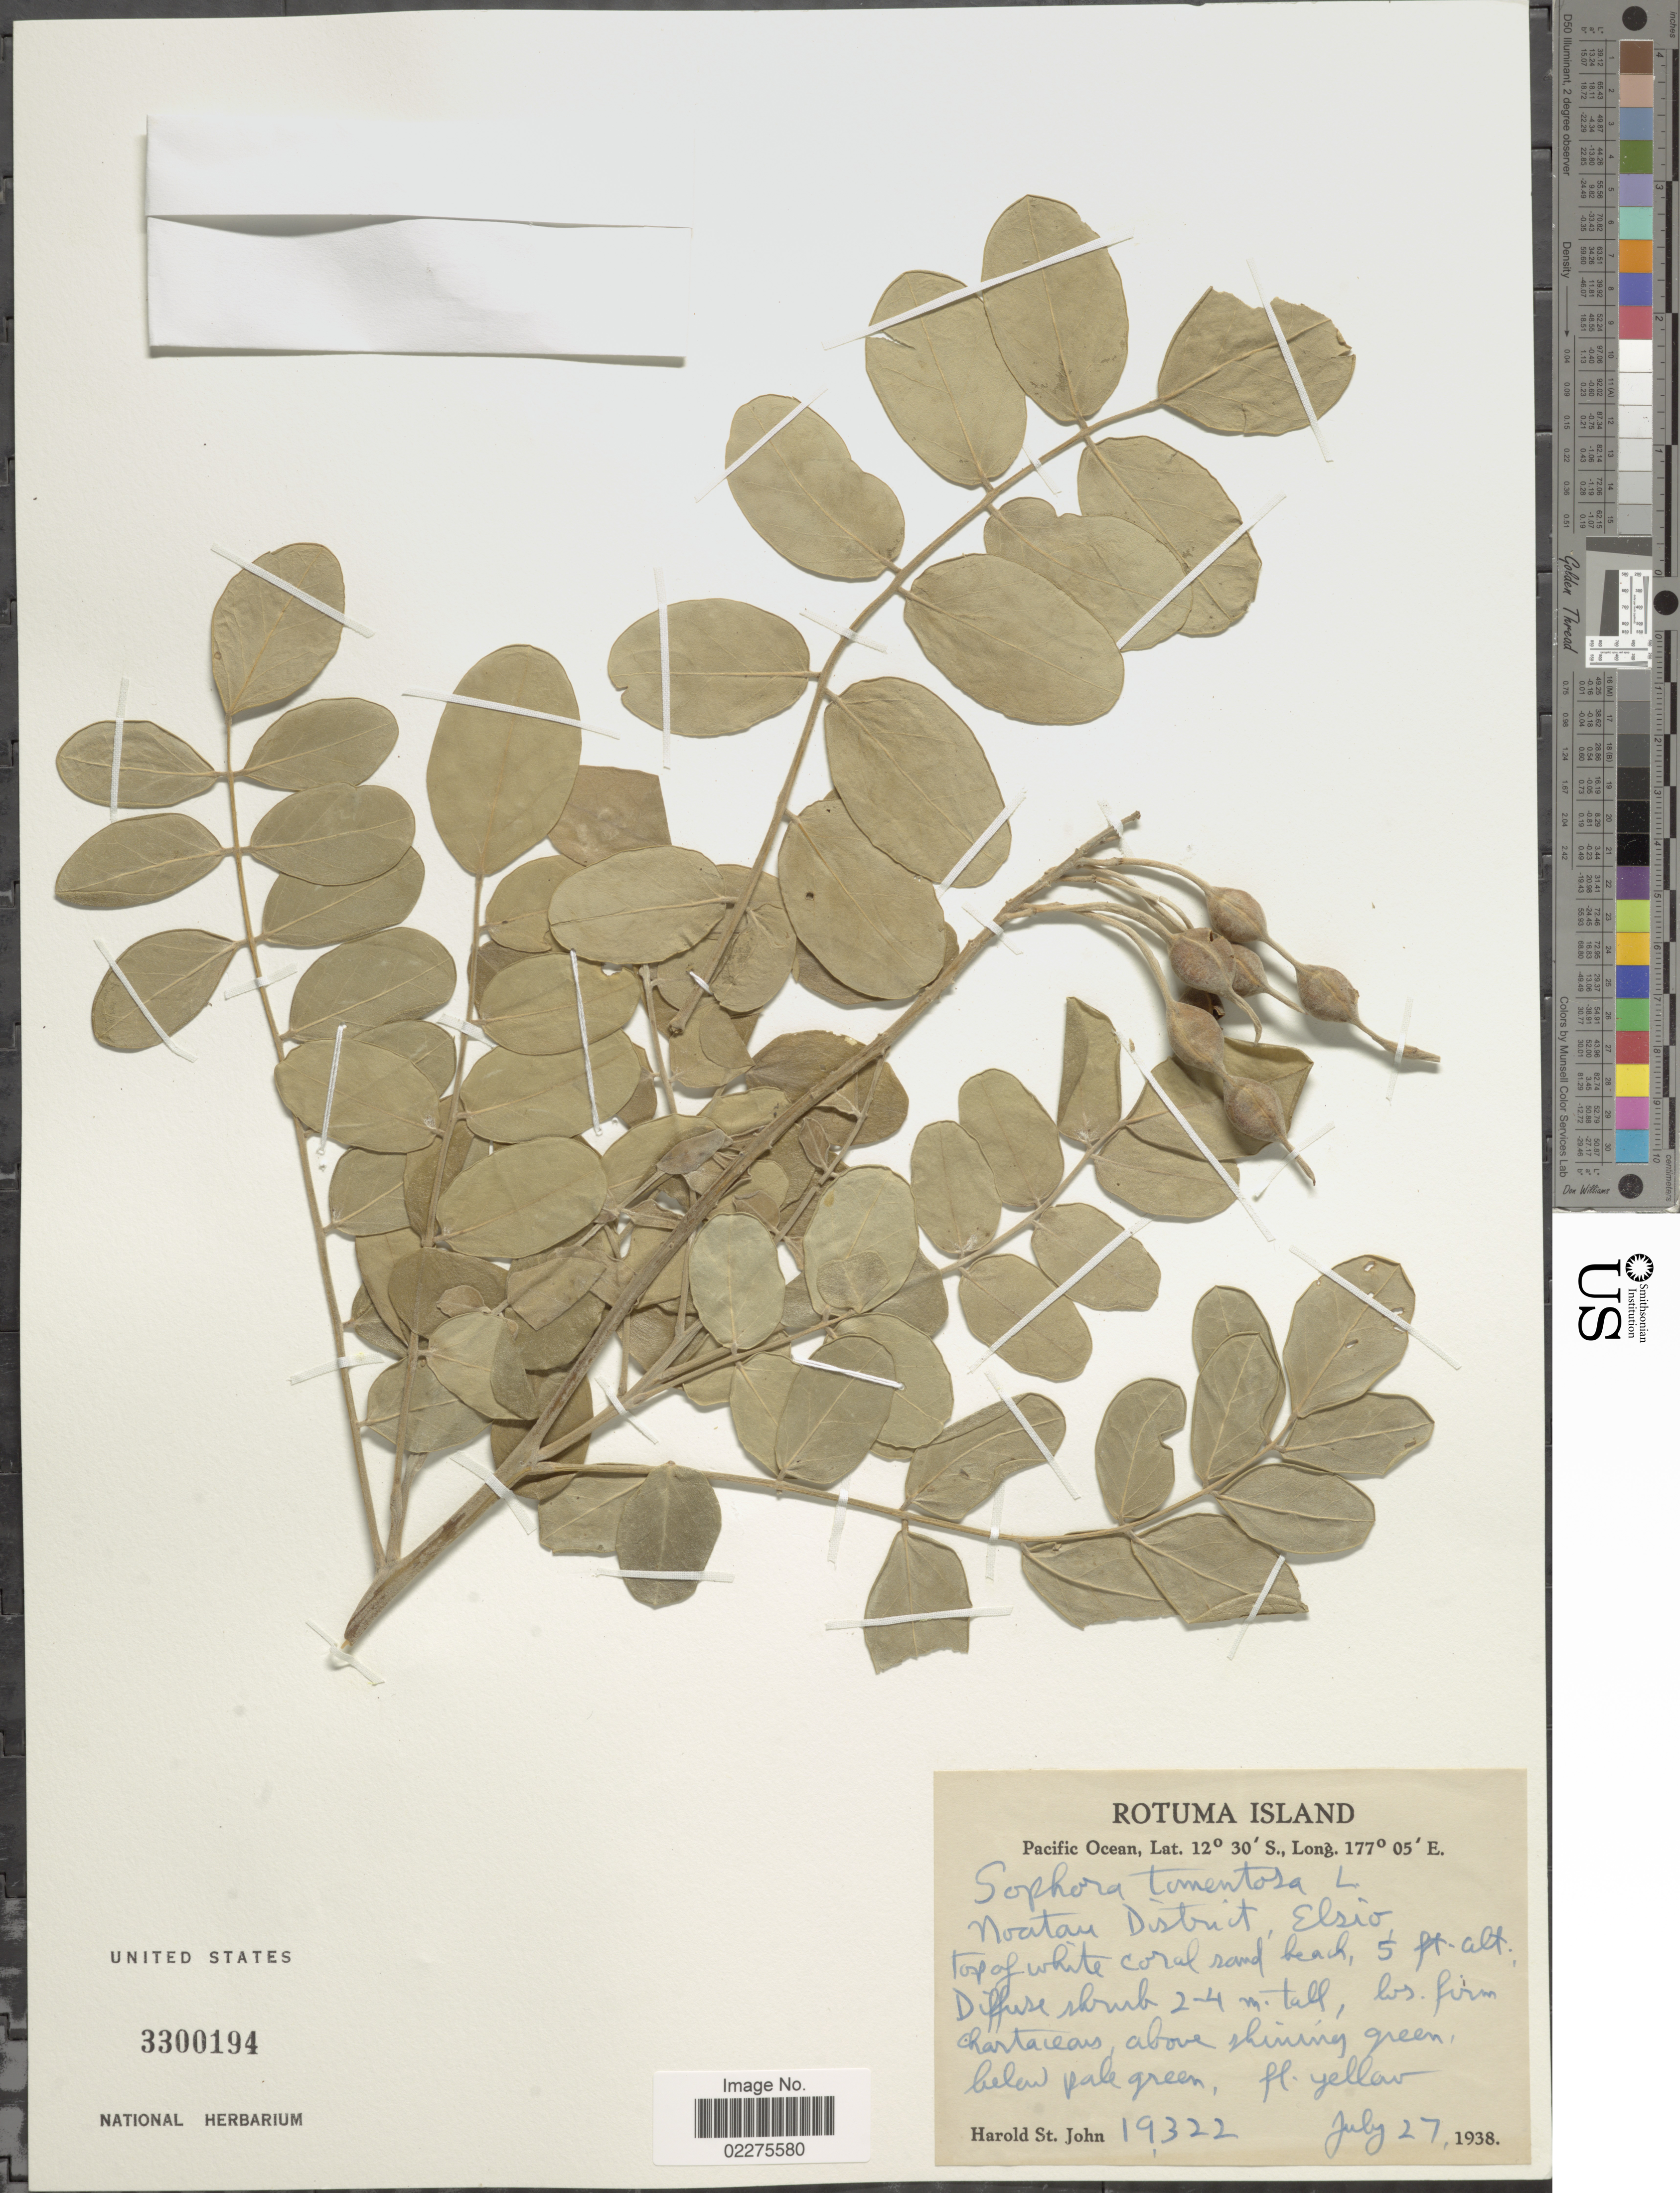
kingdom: Plantae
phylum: Tracheophyta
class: Magnoliopsida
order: Fabales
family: Fabaceae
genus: Sophora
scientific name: Sophora tomentosa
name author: L.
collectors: H. St. John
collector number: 19322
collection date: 1938-07-27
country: Fiji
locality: Rotuma Island. Pacific Ocean. Noatau District, Elsio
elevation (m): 2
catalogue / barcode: US 3300194